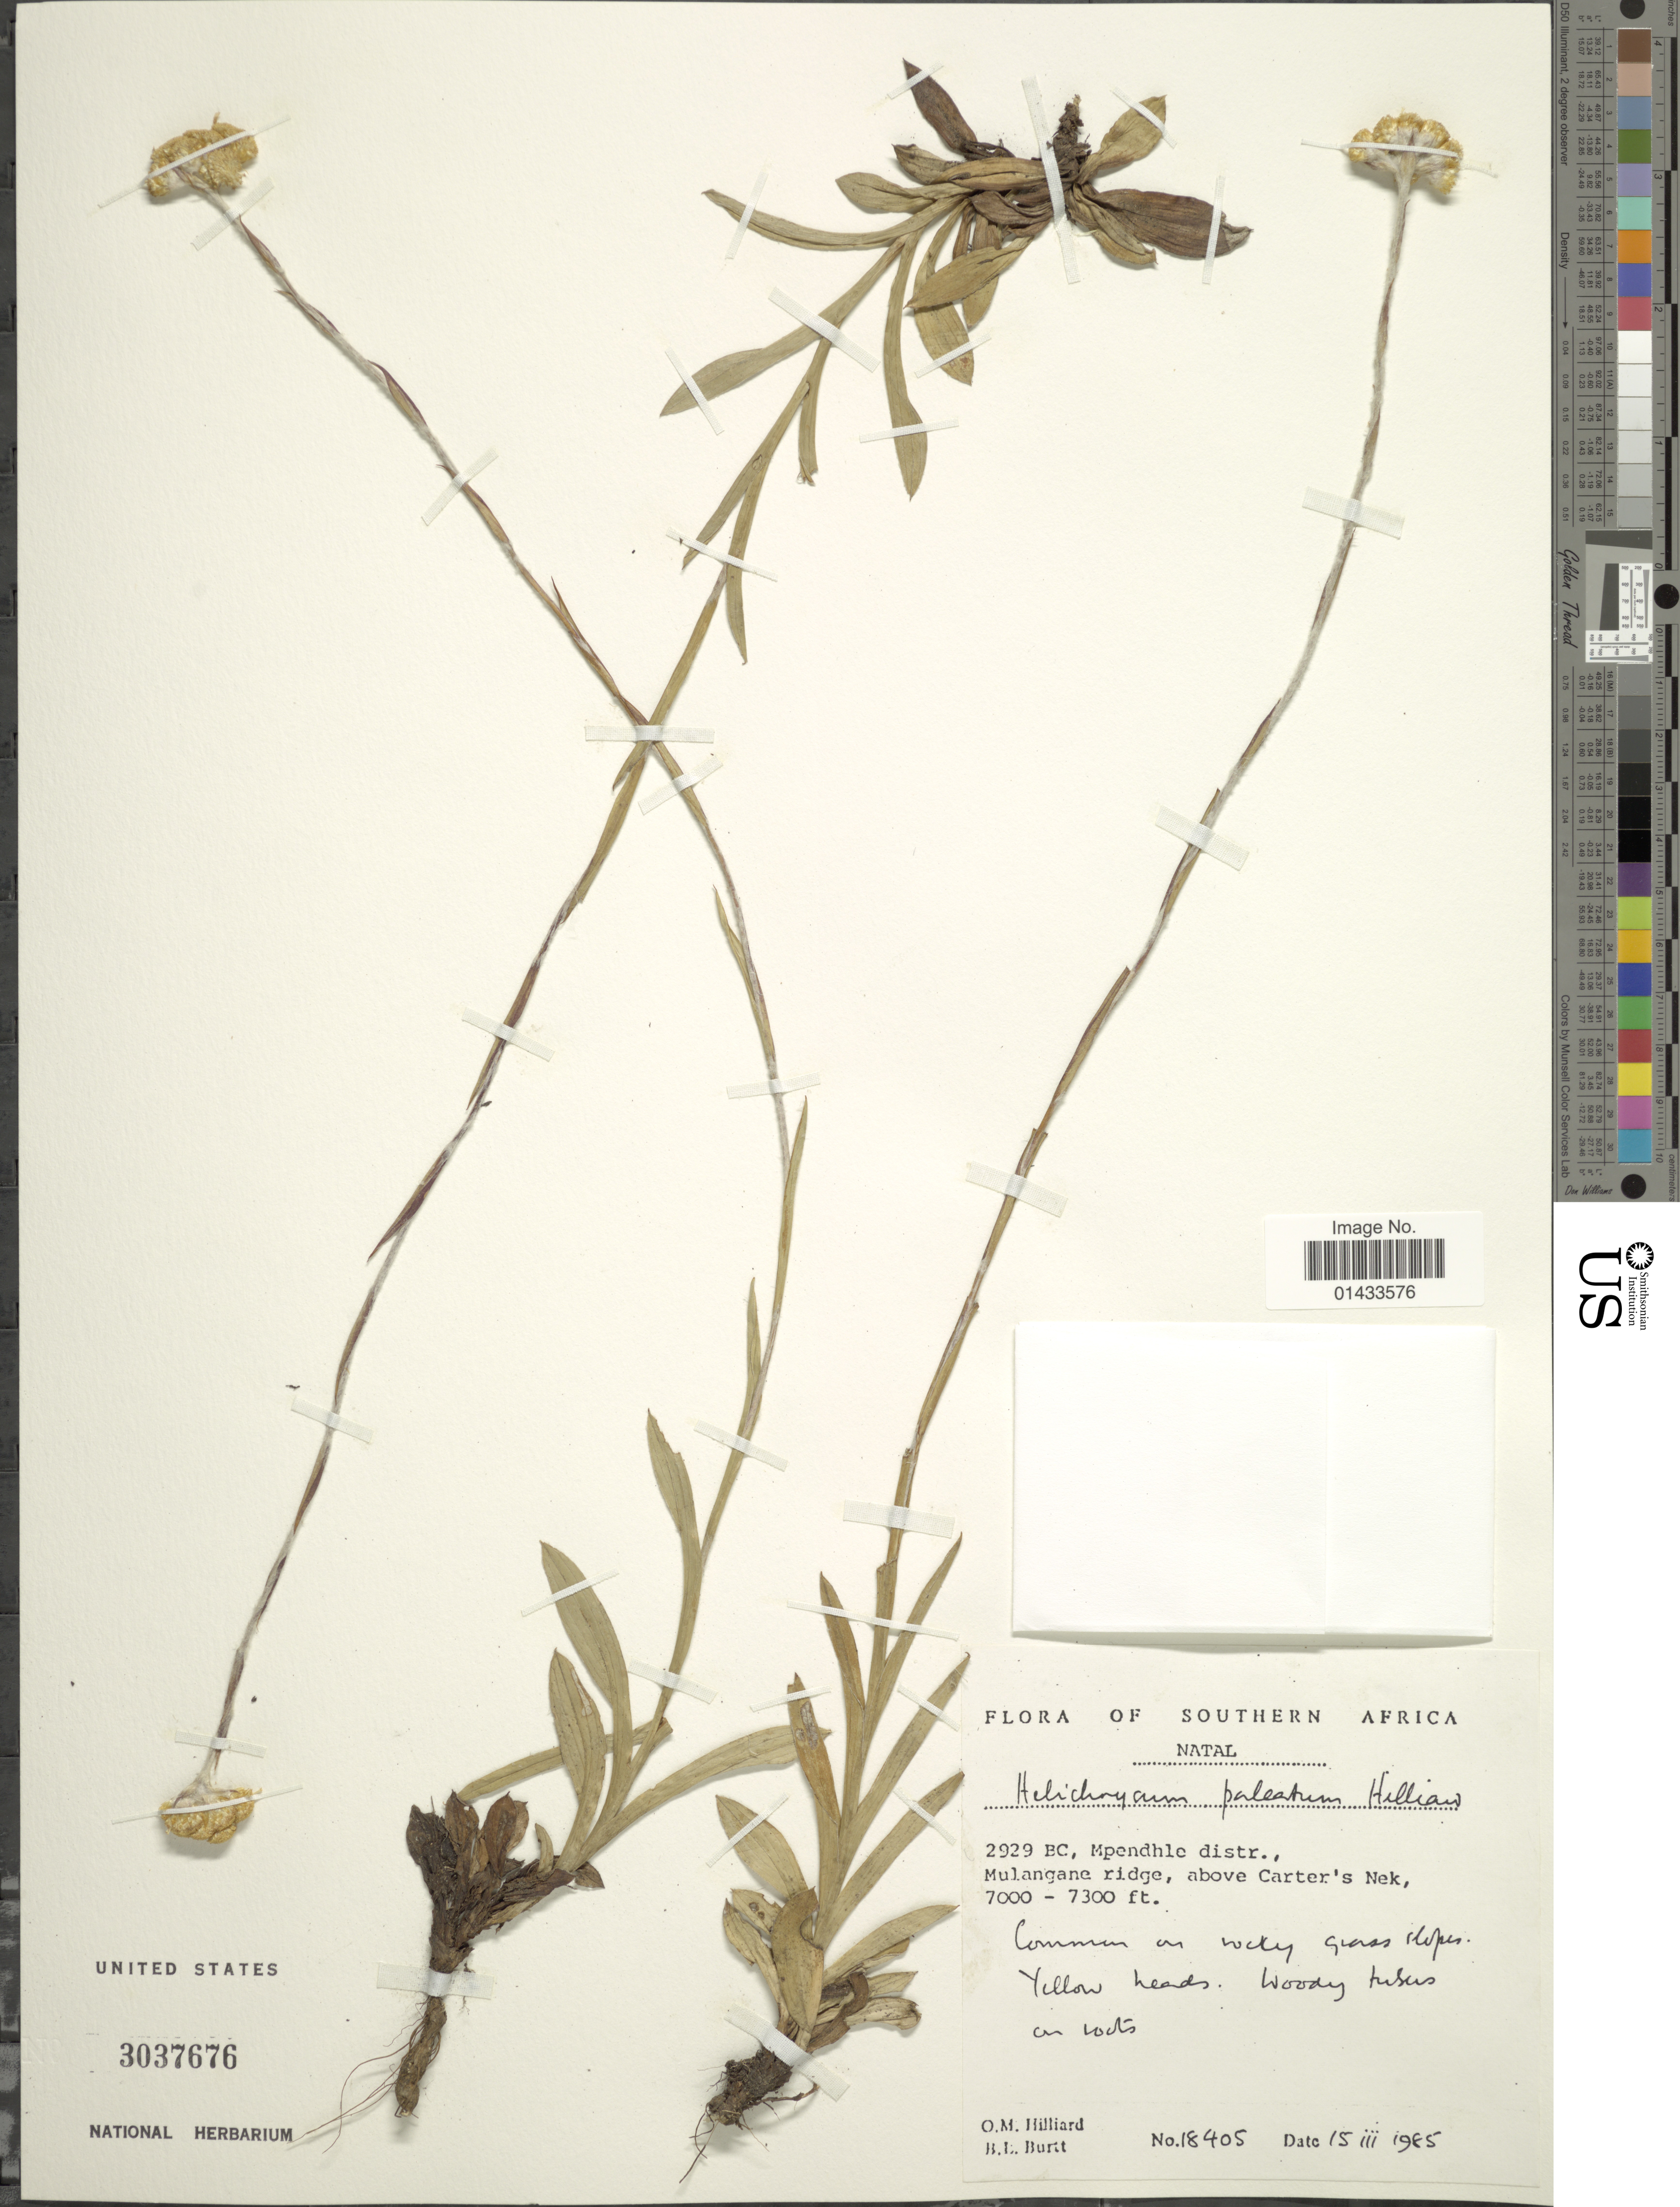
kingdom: Plantae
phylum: Tracheophyta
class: Magnoliopsida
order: Asterales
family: Asteraceae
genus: Helichrysum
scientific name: Helichrysum paleatum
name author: Hilliard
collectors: O. M. Hilliard & B. L. Burtt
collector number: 18405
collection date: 1985-03-15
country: South Africa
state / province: KwaZulu-Natal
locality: Natal, 2929 BC, Mpendhle Distr., Mulangane ridge, above Carter's Nek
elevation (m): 2134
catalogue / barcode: US 3037676